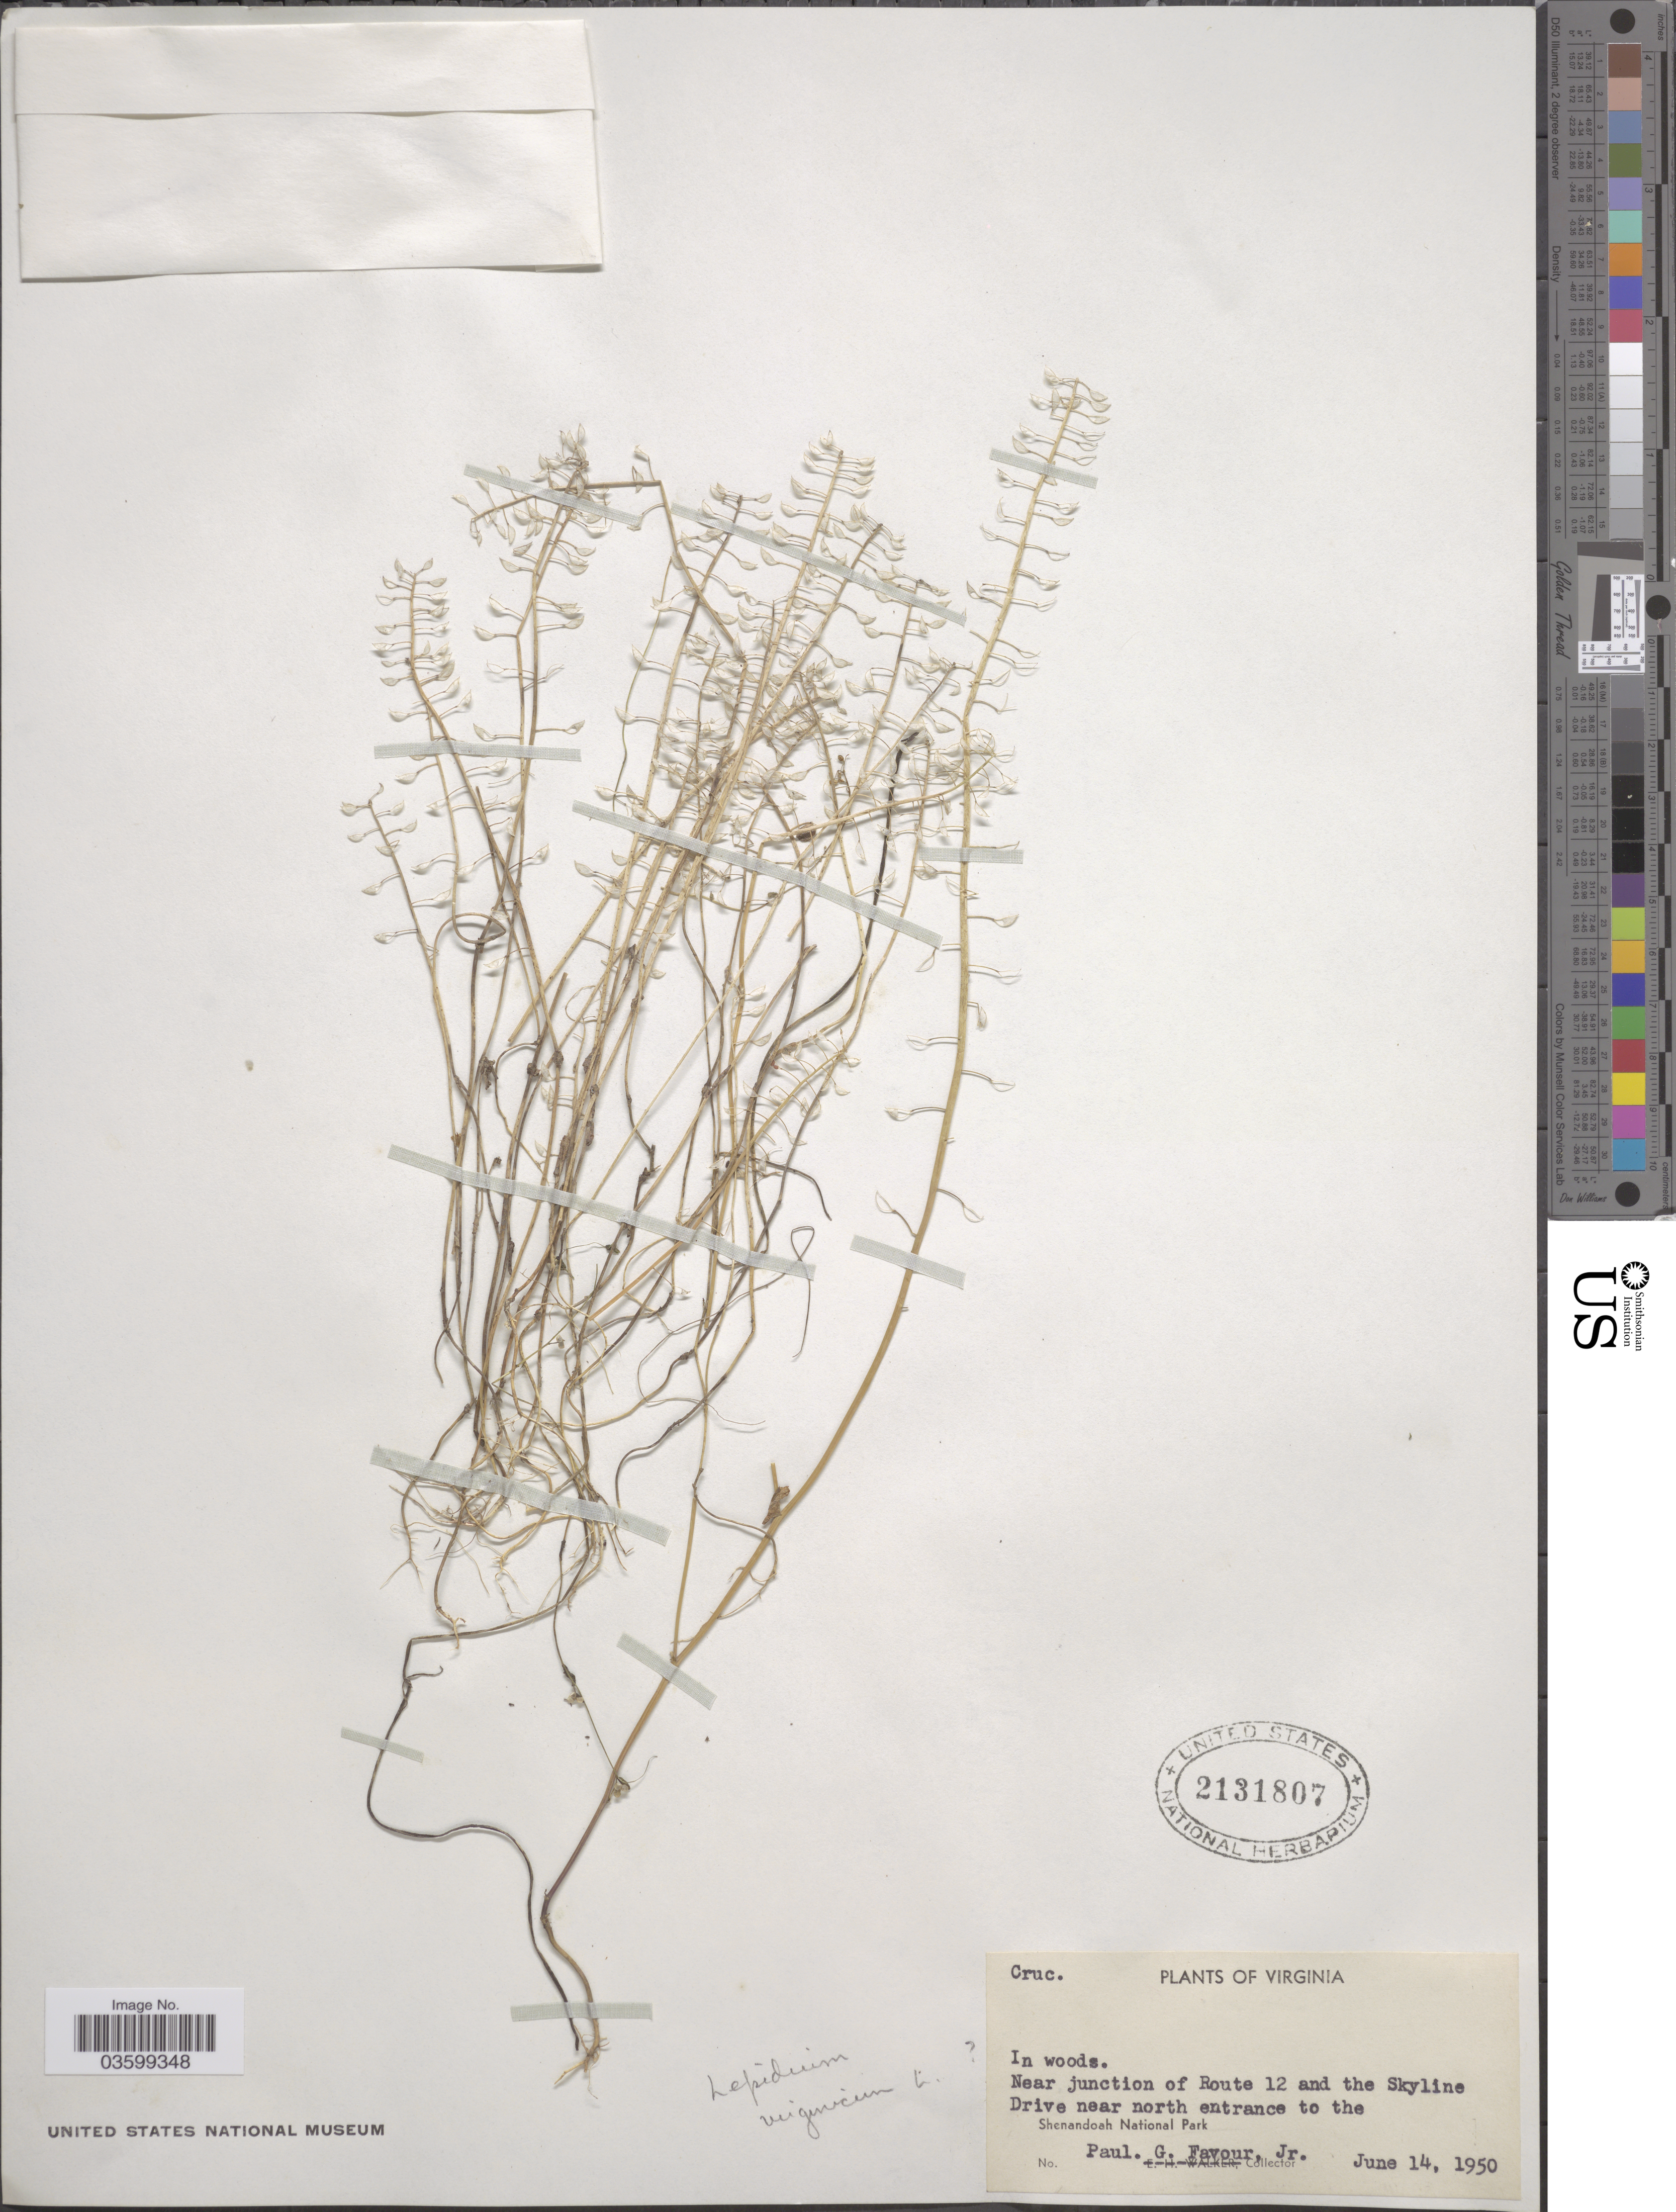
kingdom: Plantae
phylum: Tracheophyta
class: Magnoliopsida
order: Brassicales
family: Brassicaceae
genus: Lepidium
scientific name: Lepidium virginicum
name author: L.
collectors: P. Favour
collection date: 1950-06-14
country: United States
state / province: Virginia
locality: Near junction of Route 12 and the Skyline Drive near north entrance to the Shenandoah National Park.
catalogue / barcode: US 2131807